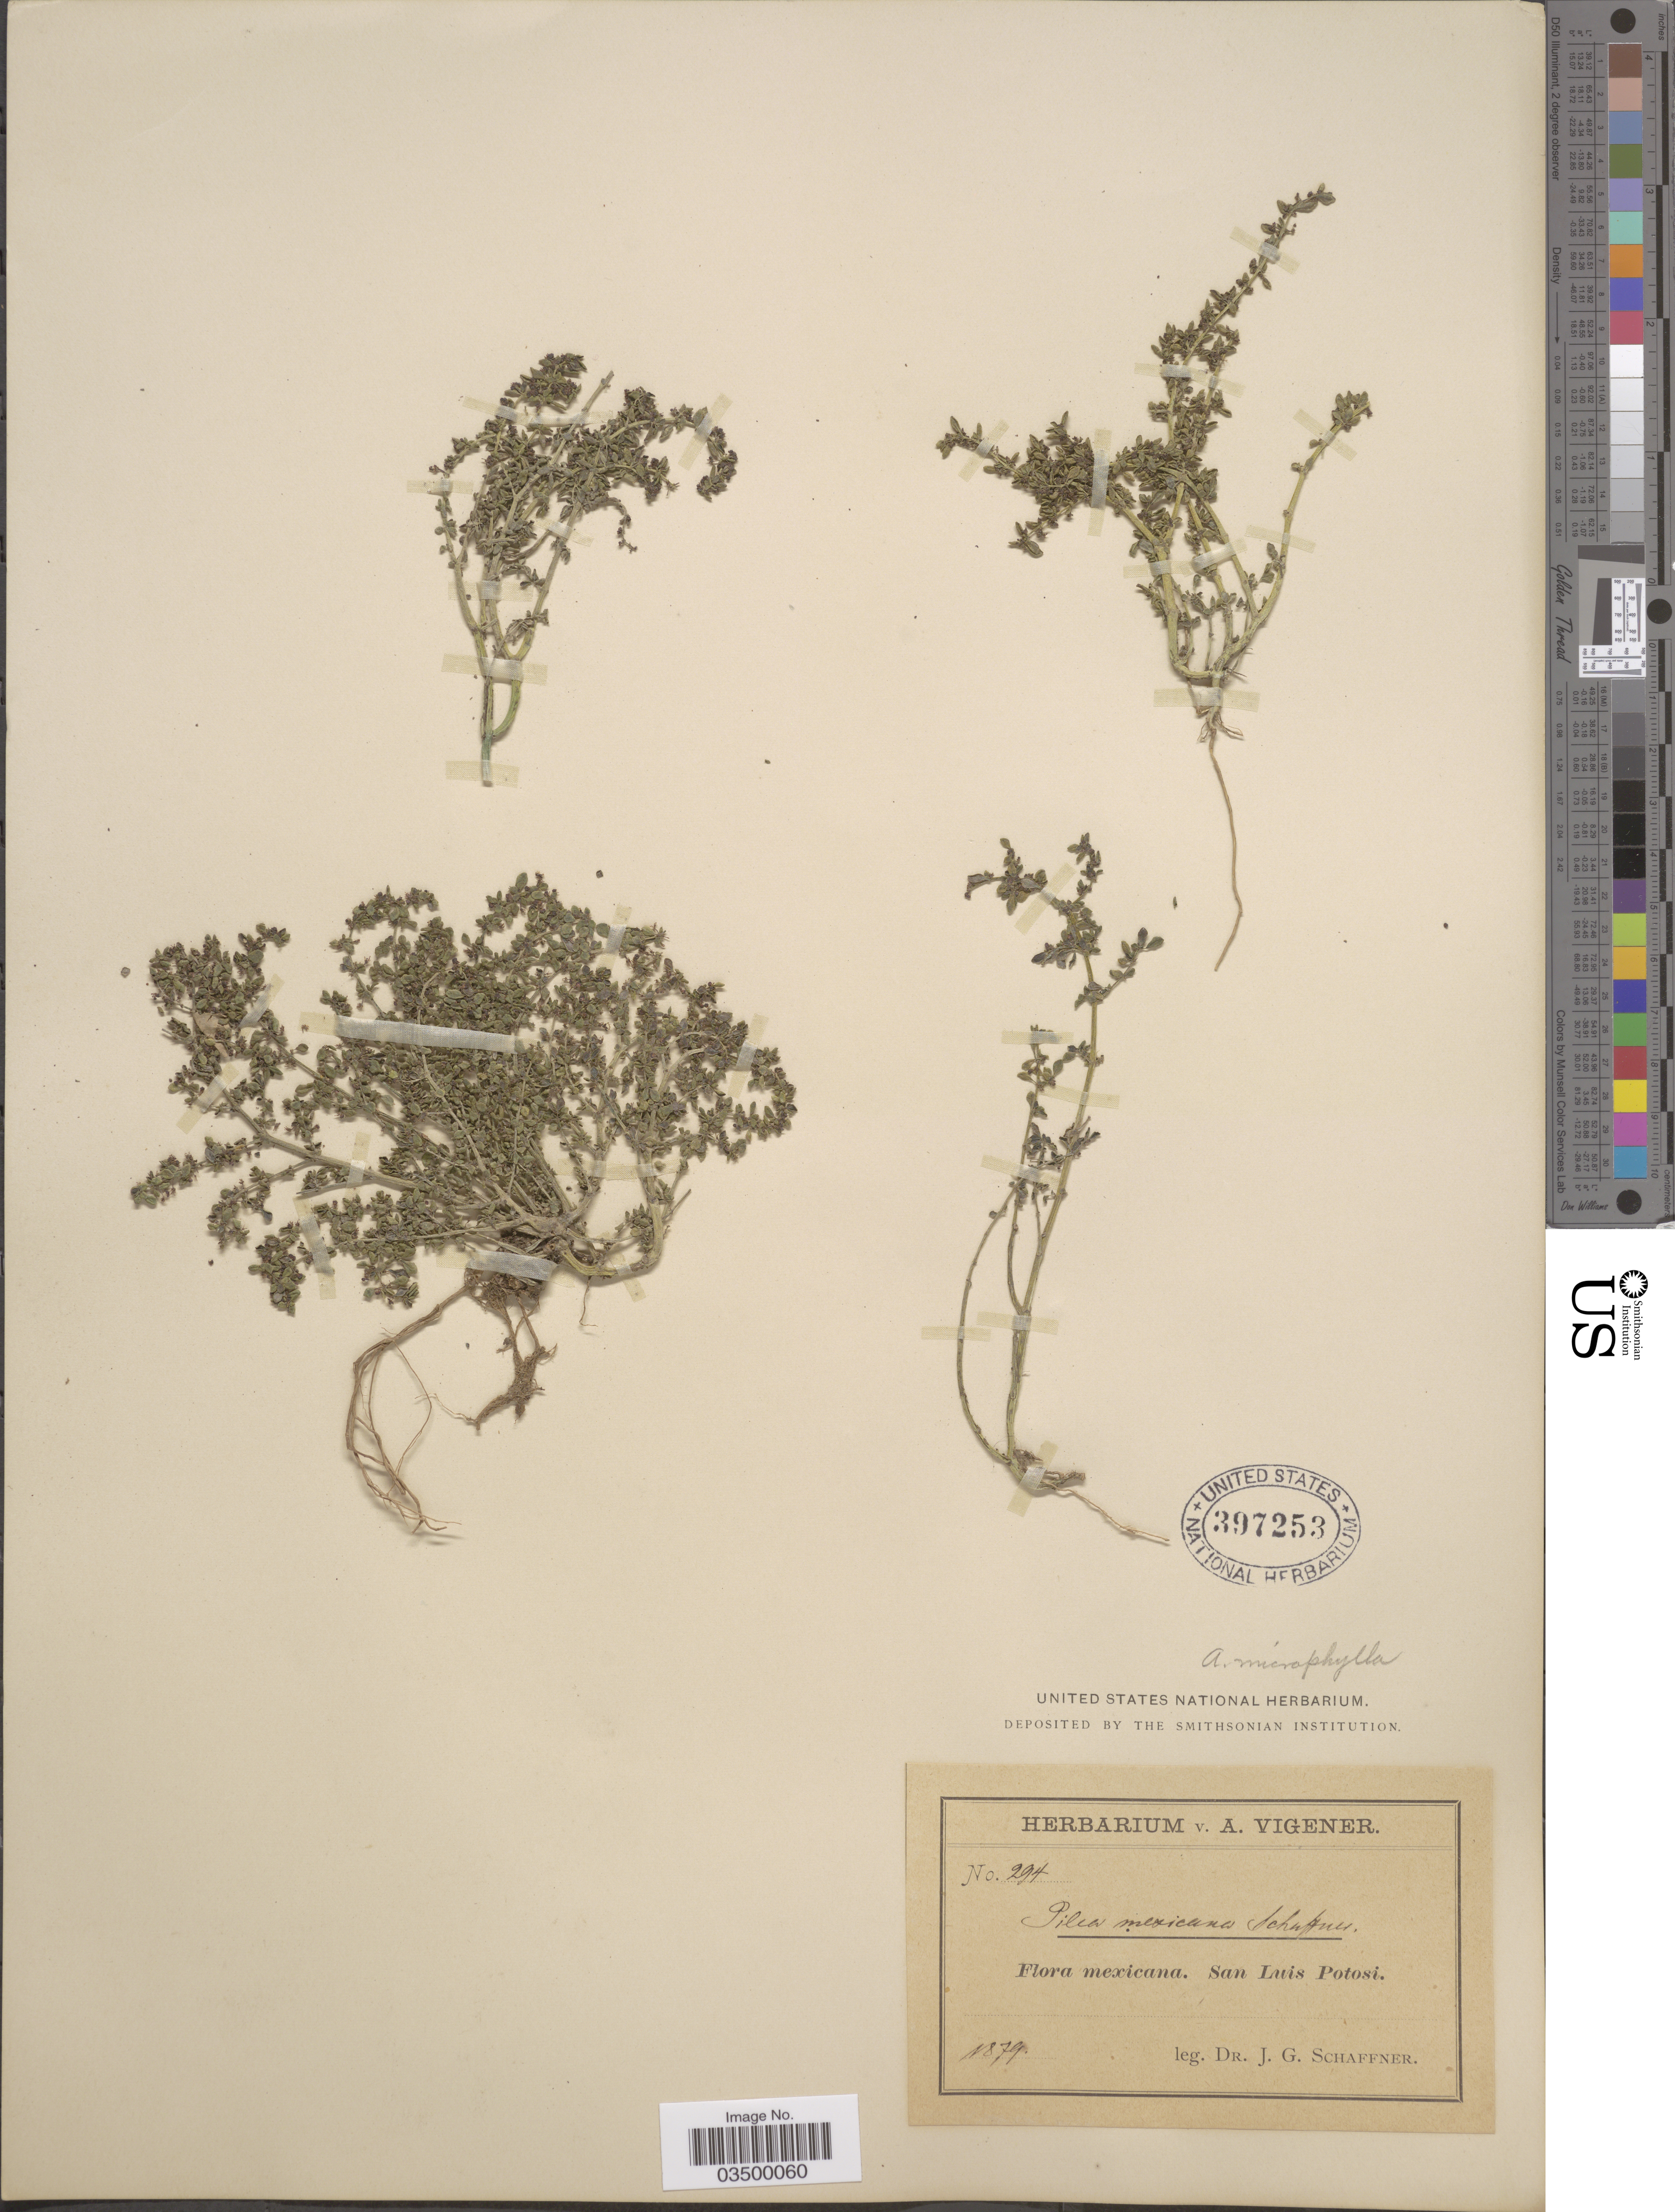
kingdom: Plantae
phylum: Tracheophyta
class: Magnoliopsida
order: Rosales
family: Urticaceae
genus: Pilea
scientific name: Pilea microphylla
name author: (L.) Liebm.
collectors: J. G. Schaffner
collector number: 294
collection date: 1879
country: Mexico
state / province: San Luis Potosí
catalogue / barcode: US 397253